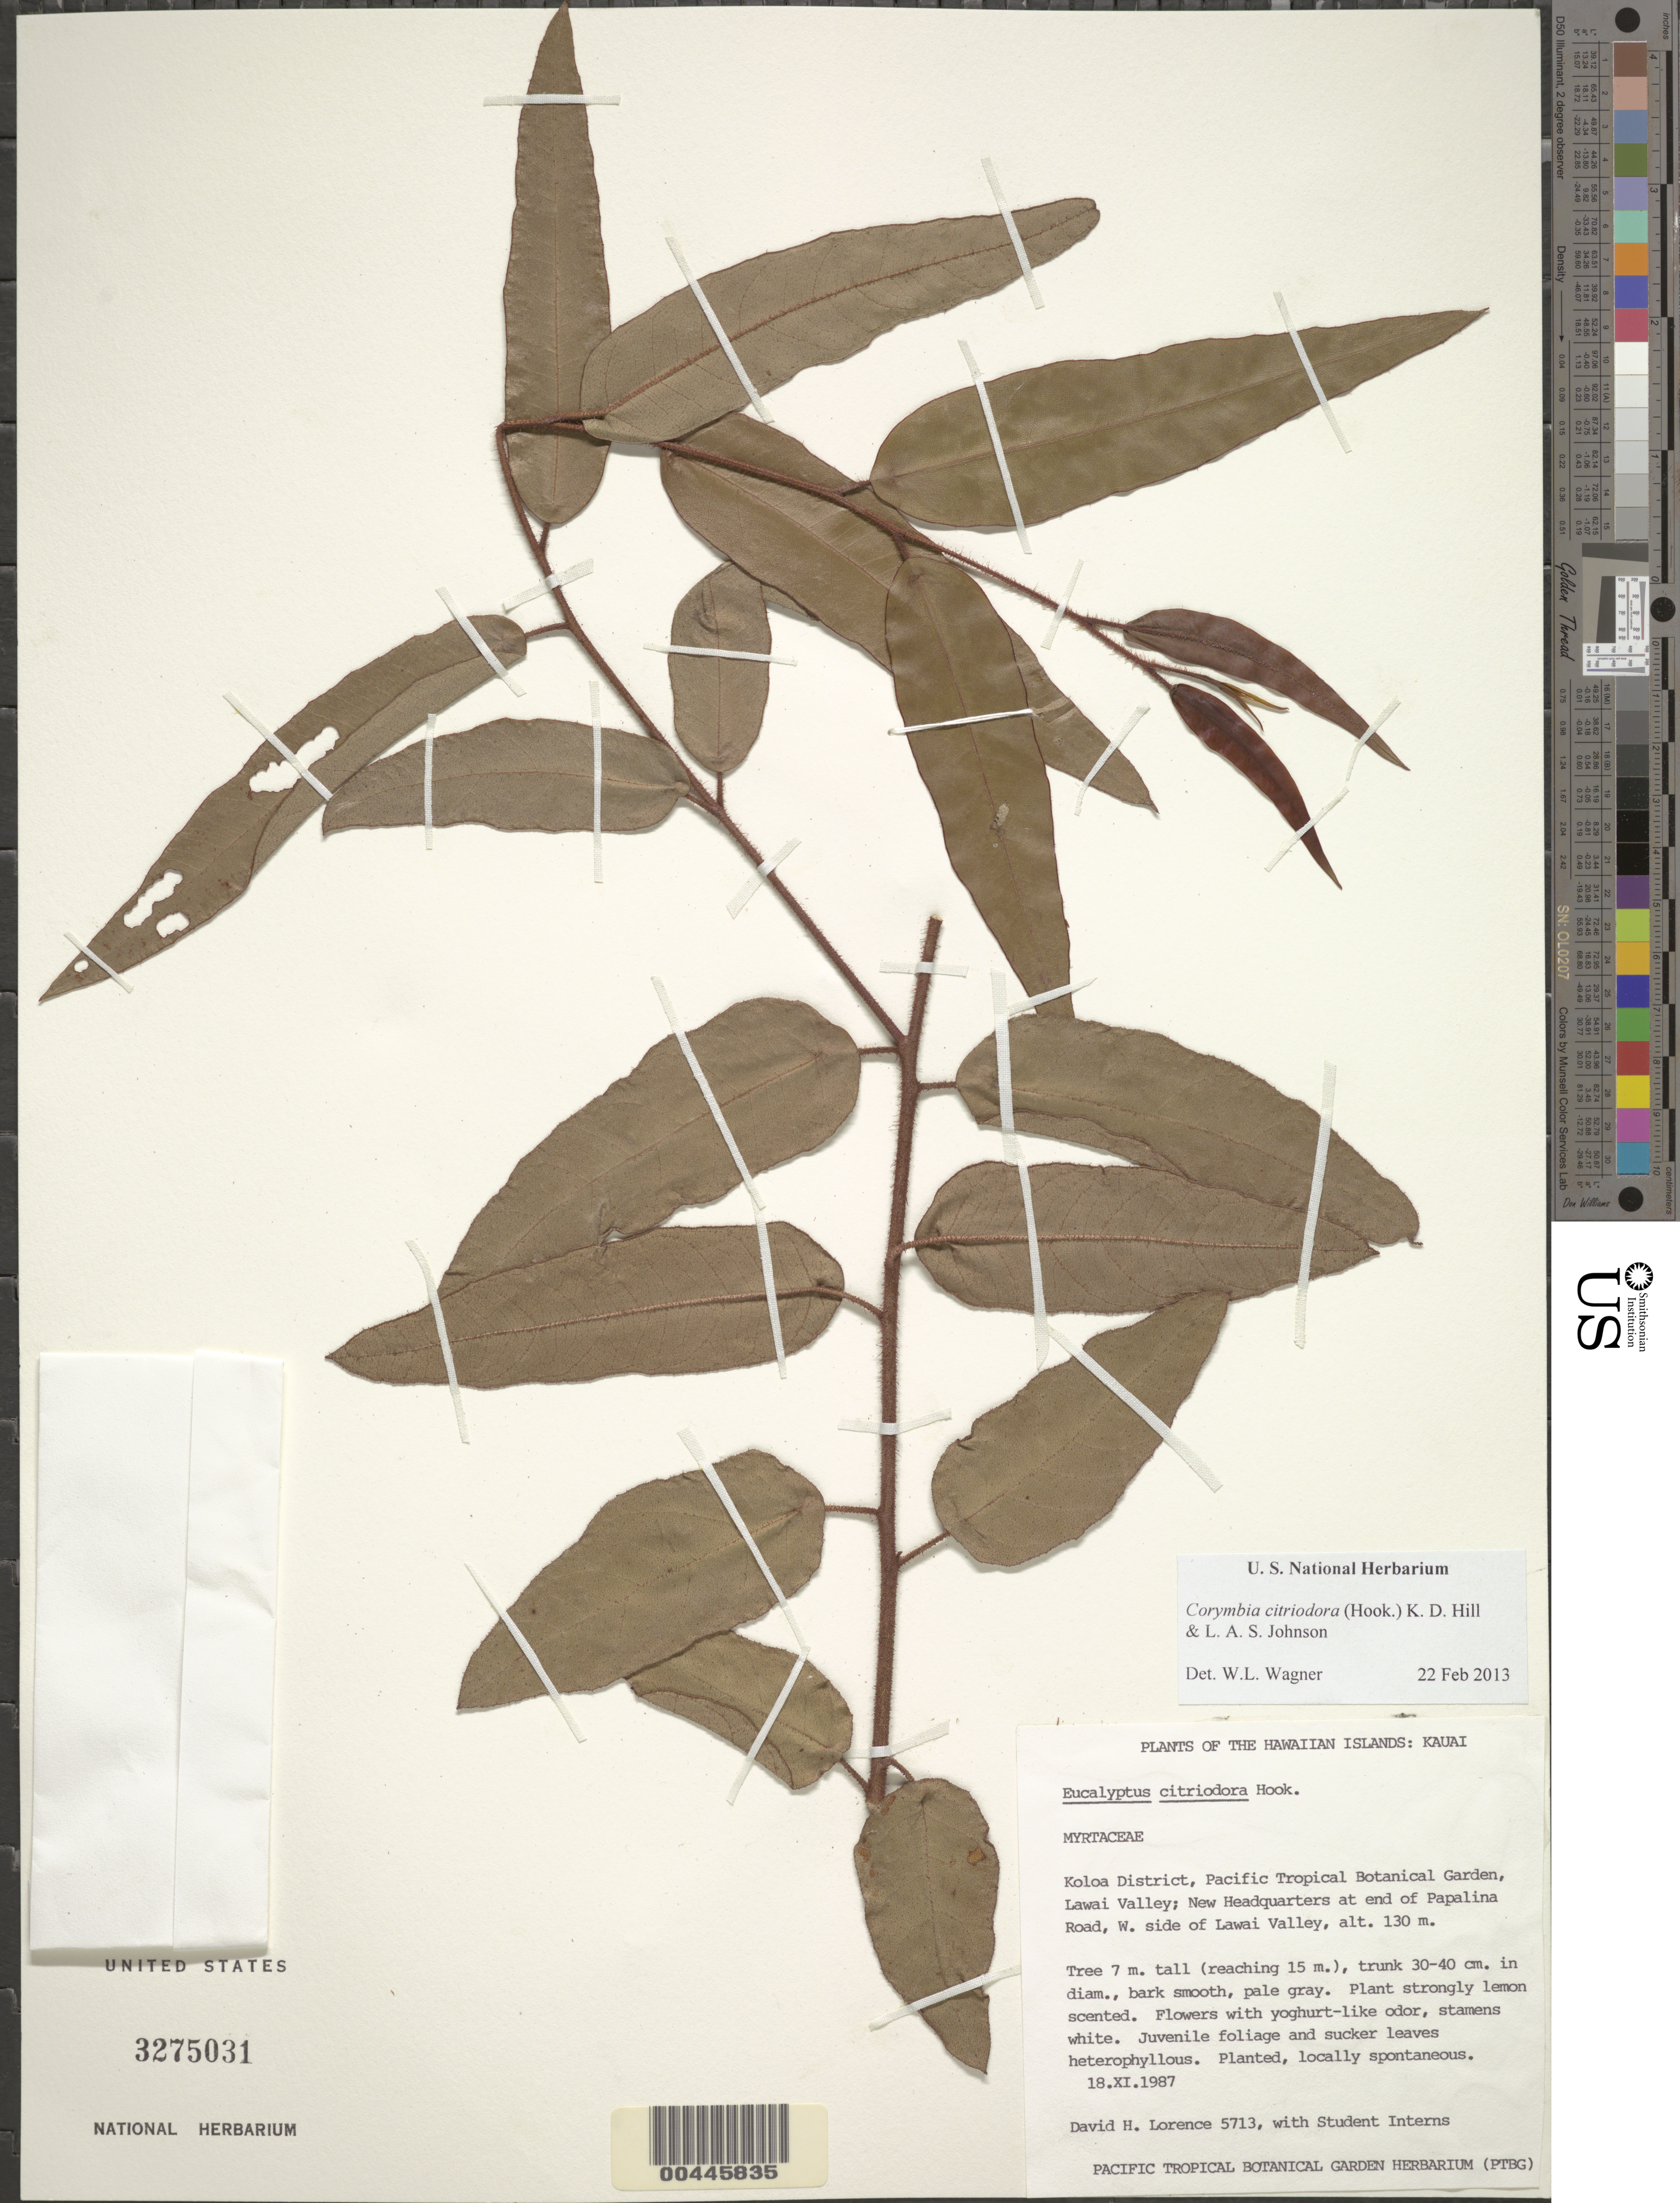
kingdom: Plantae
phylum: Tracheophyta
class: Magnoliopsida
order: Myrtales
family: Myrtaceae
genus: Corymbia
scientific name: Corymbia citriodora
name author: (Hook.) K.D. Hill & L.A.S. Johnson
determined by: Wagner, W. L., (BOT), Smithsonian Institution - National Museum of Natural History (UNITED STATES)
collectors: D. Lorence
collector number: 5713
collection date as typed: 18 Nov 1987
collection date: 1987-11-18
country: United States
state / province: Hawaii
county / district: Kauai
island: Kaua'i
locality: Koloa Dist., Pacific Tropical Botanical Garden, Lawai Valley, new headquarters at end of Papalina Rd, W side of Lawai Valley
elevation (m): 130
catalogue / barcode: US 3275031